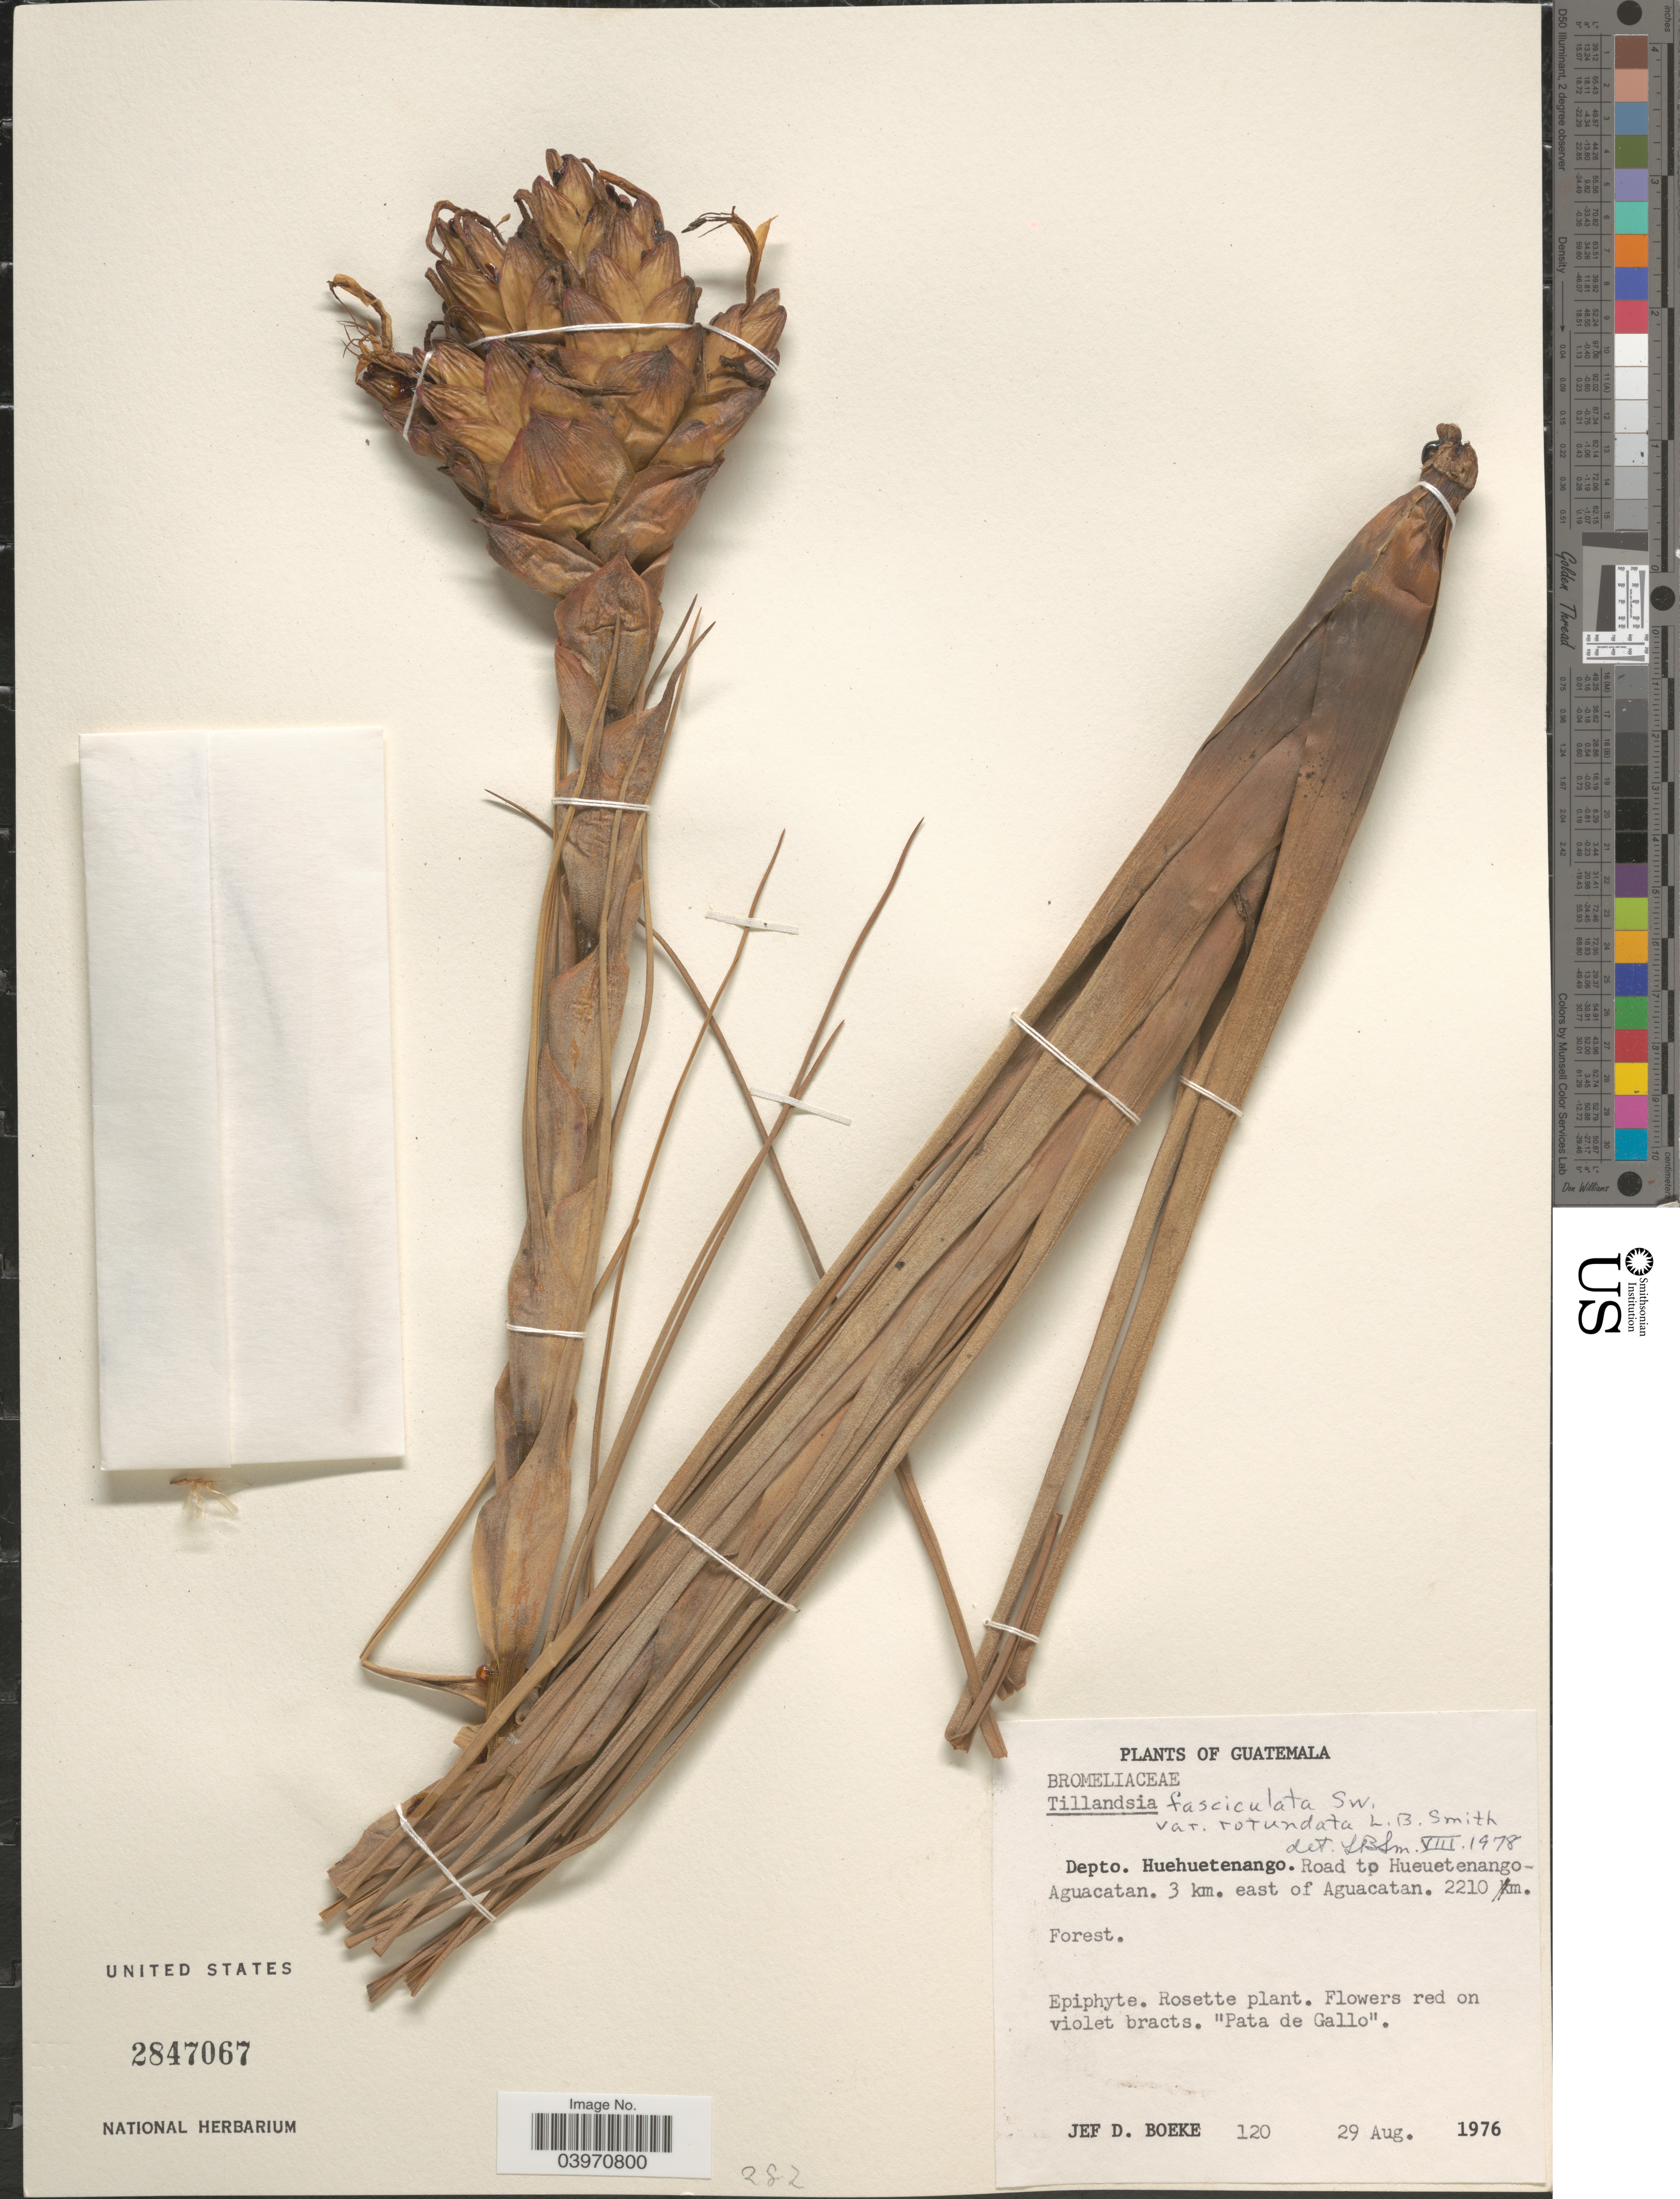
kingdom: Plantae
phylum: Tracheophyta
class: Liliopsida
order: Poales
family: Bromeliaceae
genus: Tillandsia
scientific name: Tillandsia fasciculata var. rotundata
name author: L.B. Sm.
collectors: J. Boeke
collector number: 120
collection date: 1976-08-29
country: Guatemala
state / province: Huehuetenango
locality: Dept. Huehuetenango. Road to Hueuetenango-Aguacatan. 3 km. east of Aguacatan.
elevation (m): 2210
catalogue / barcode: US 2847067